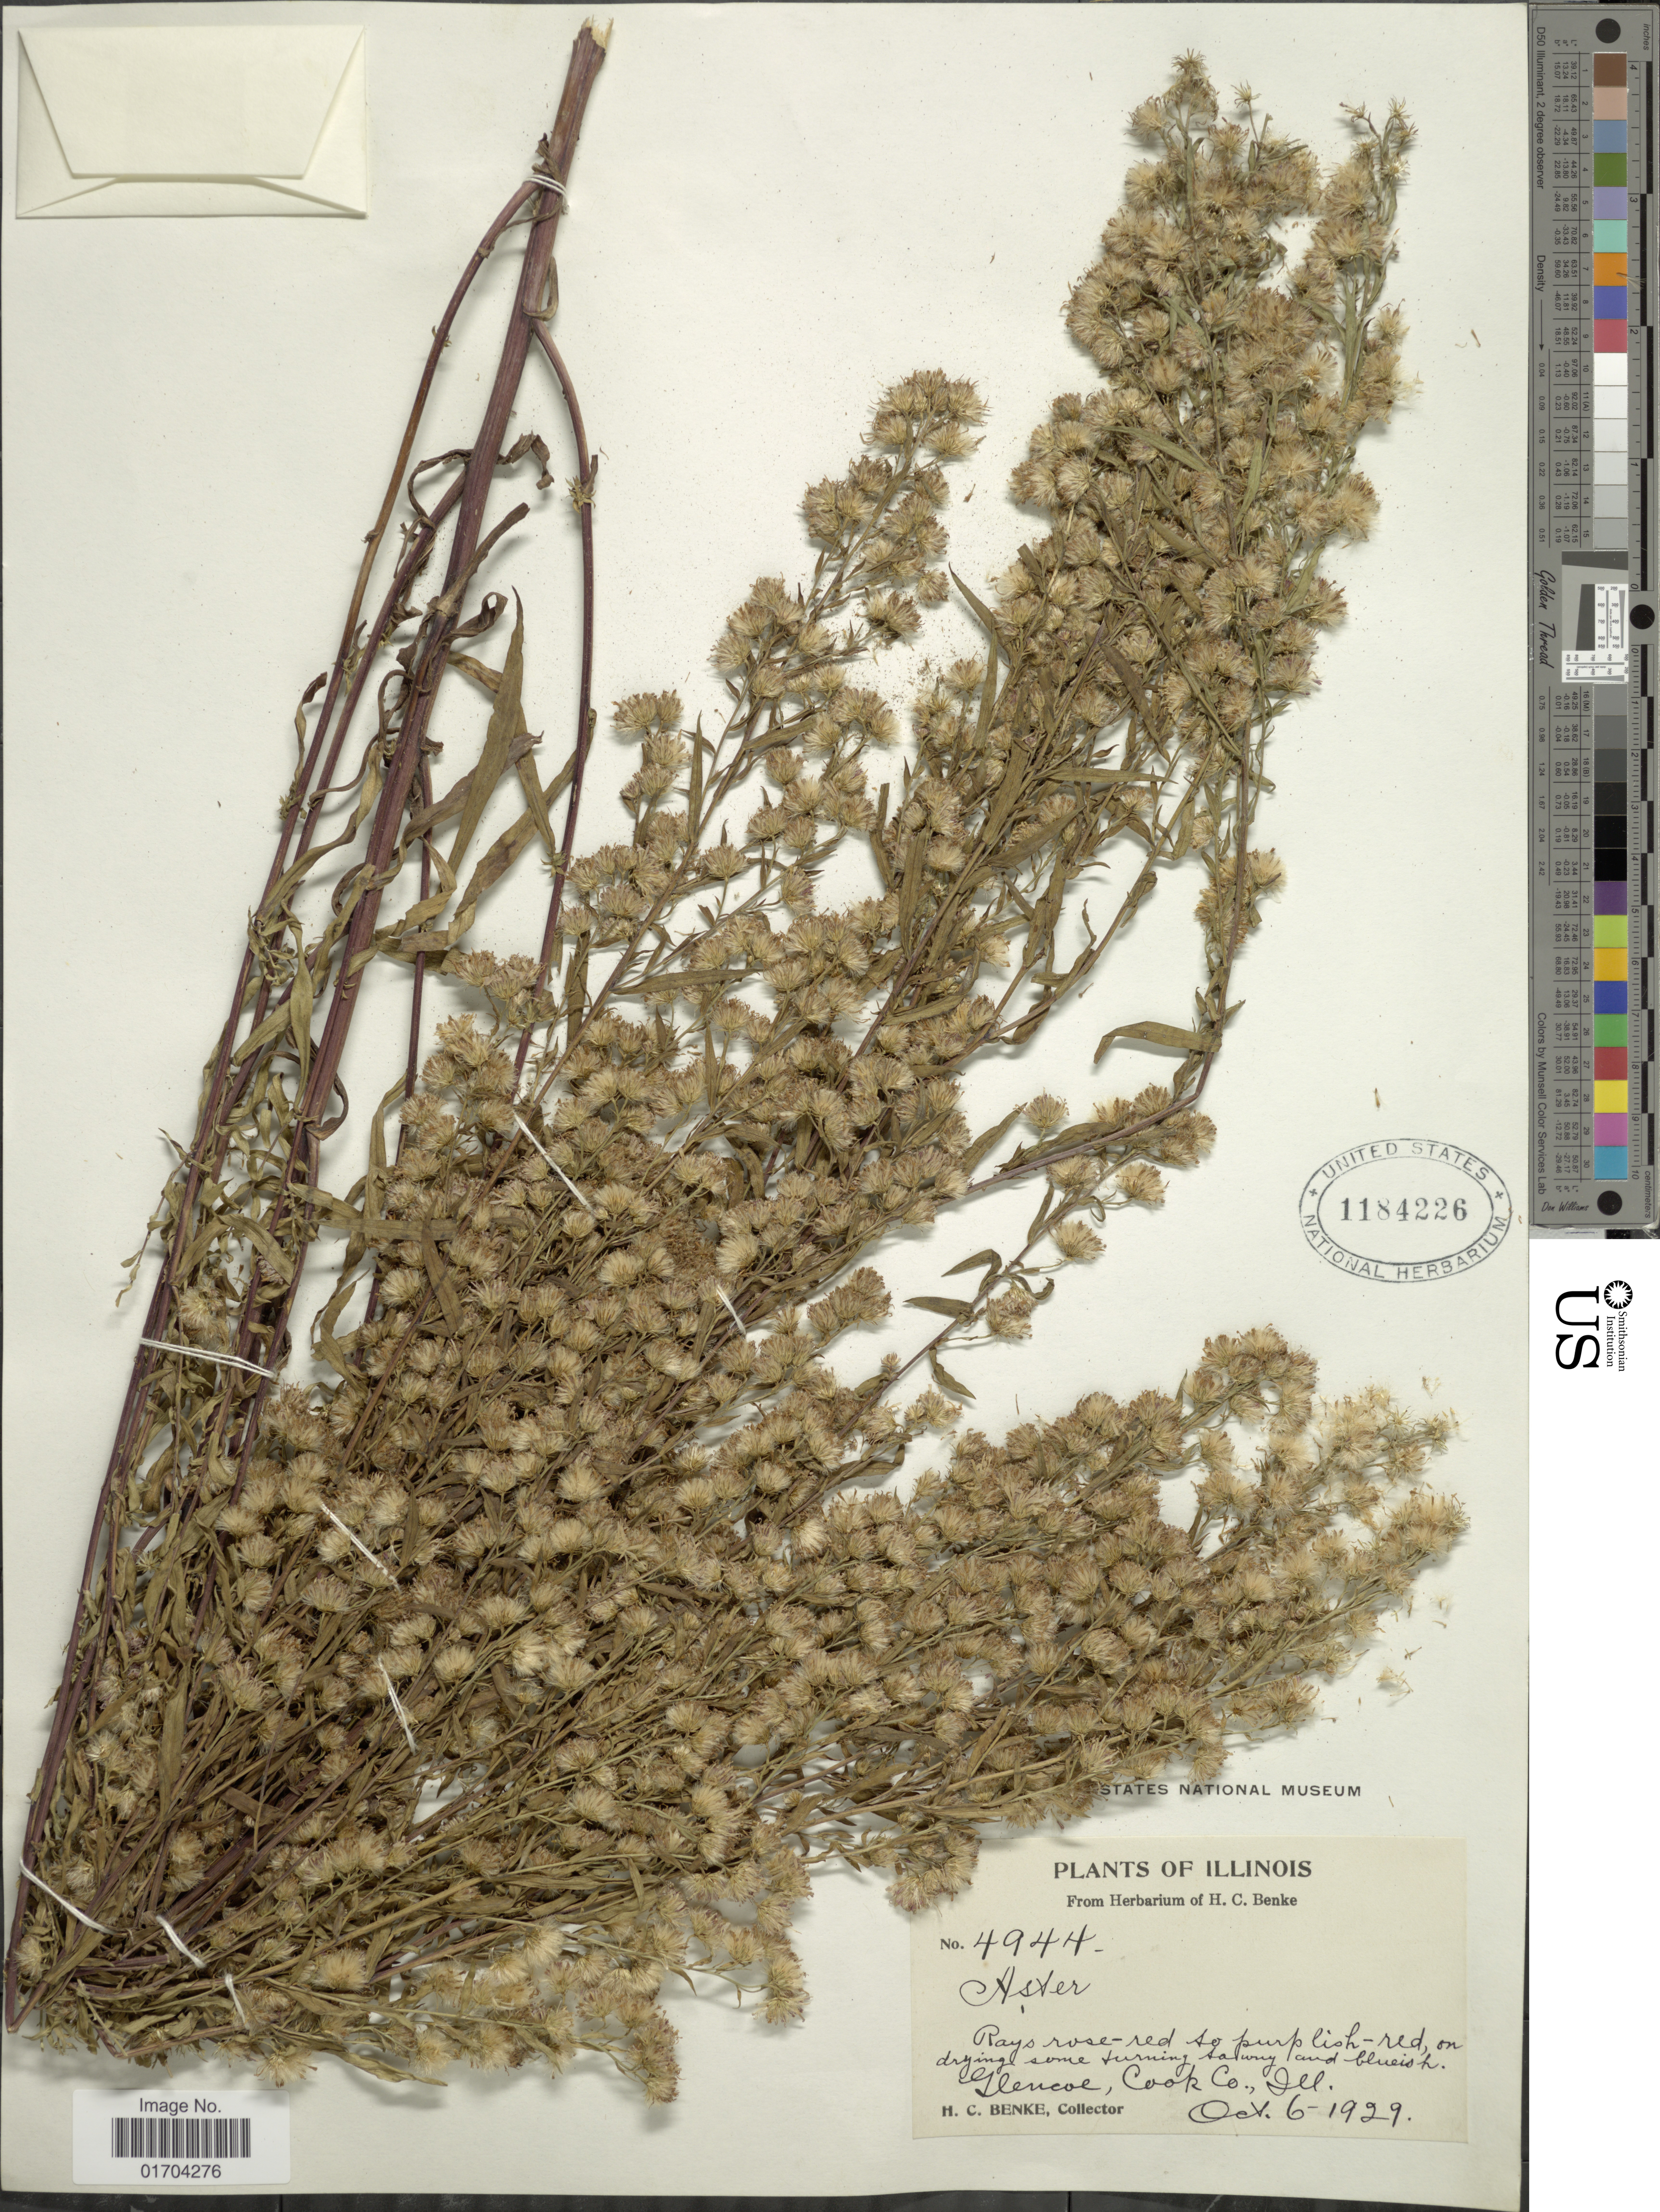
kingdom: Plantae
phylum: Tracheophyta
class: Magnoliopsida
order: Asterales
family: Asteraceae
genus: Symphyotrichum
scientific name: Symphyotrichum sp.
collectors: H. Benke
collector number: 4944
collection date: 1929-10-06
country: United States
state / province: Illinois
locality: Glencoe, Cook Co.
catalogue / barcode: US 1184226